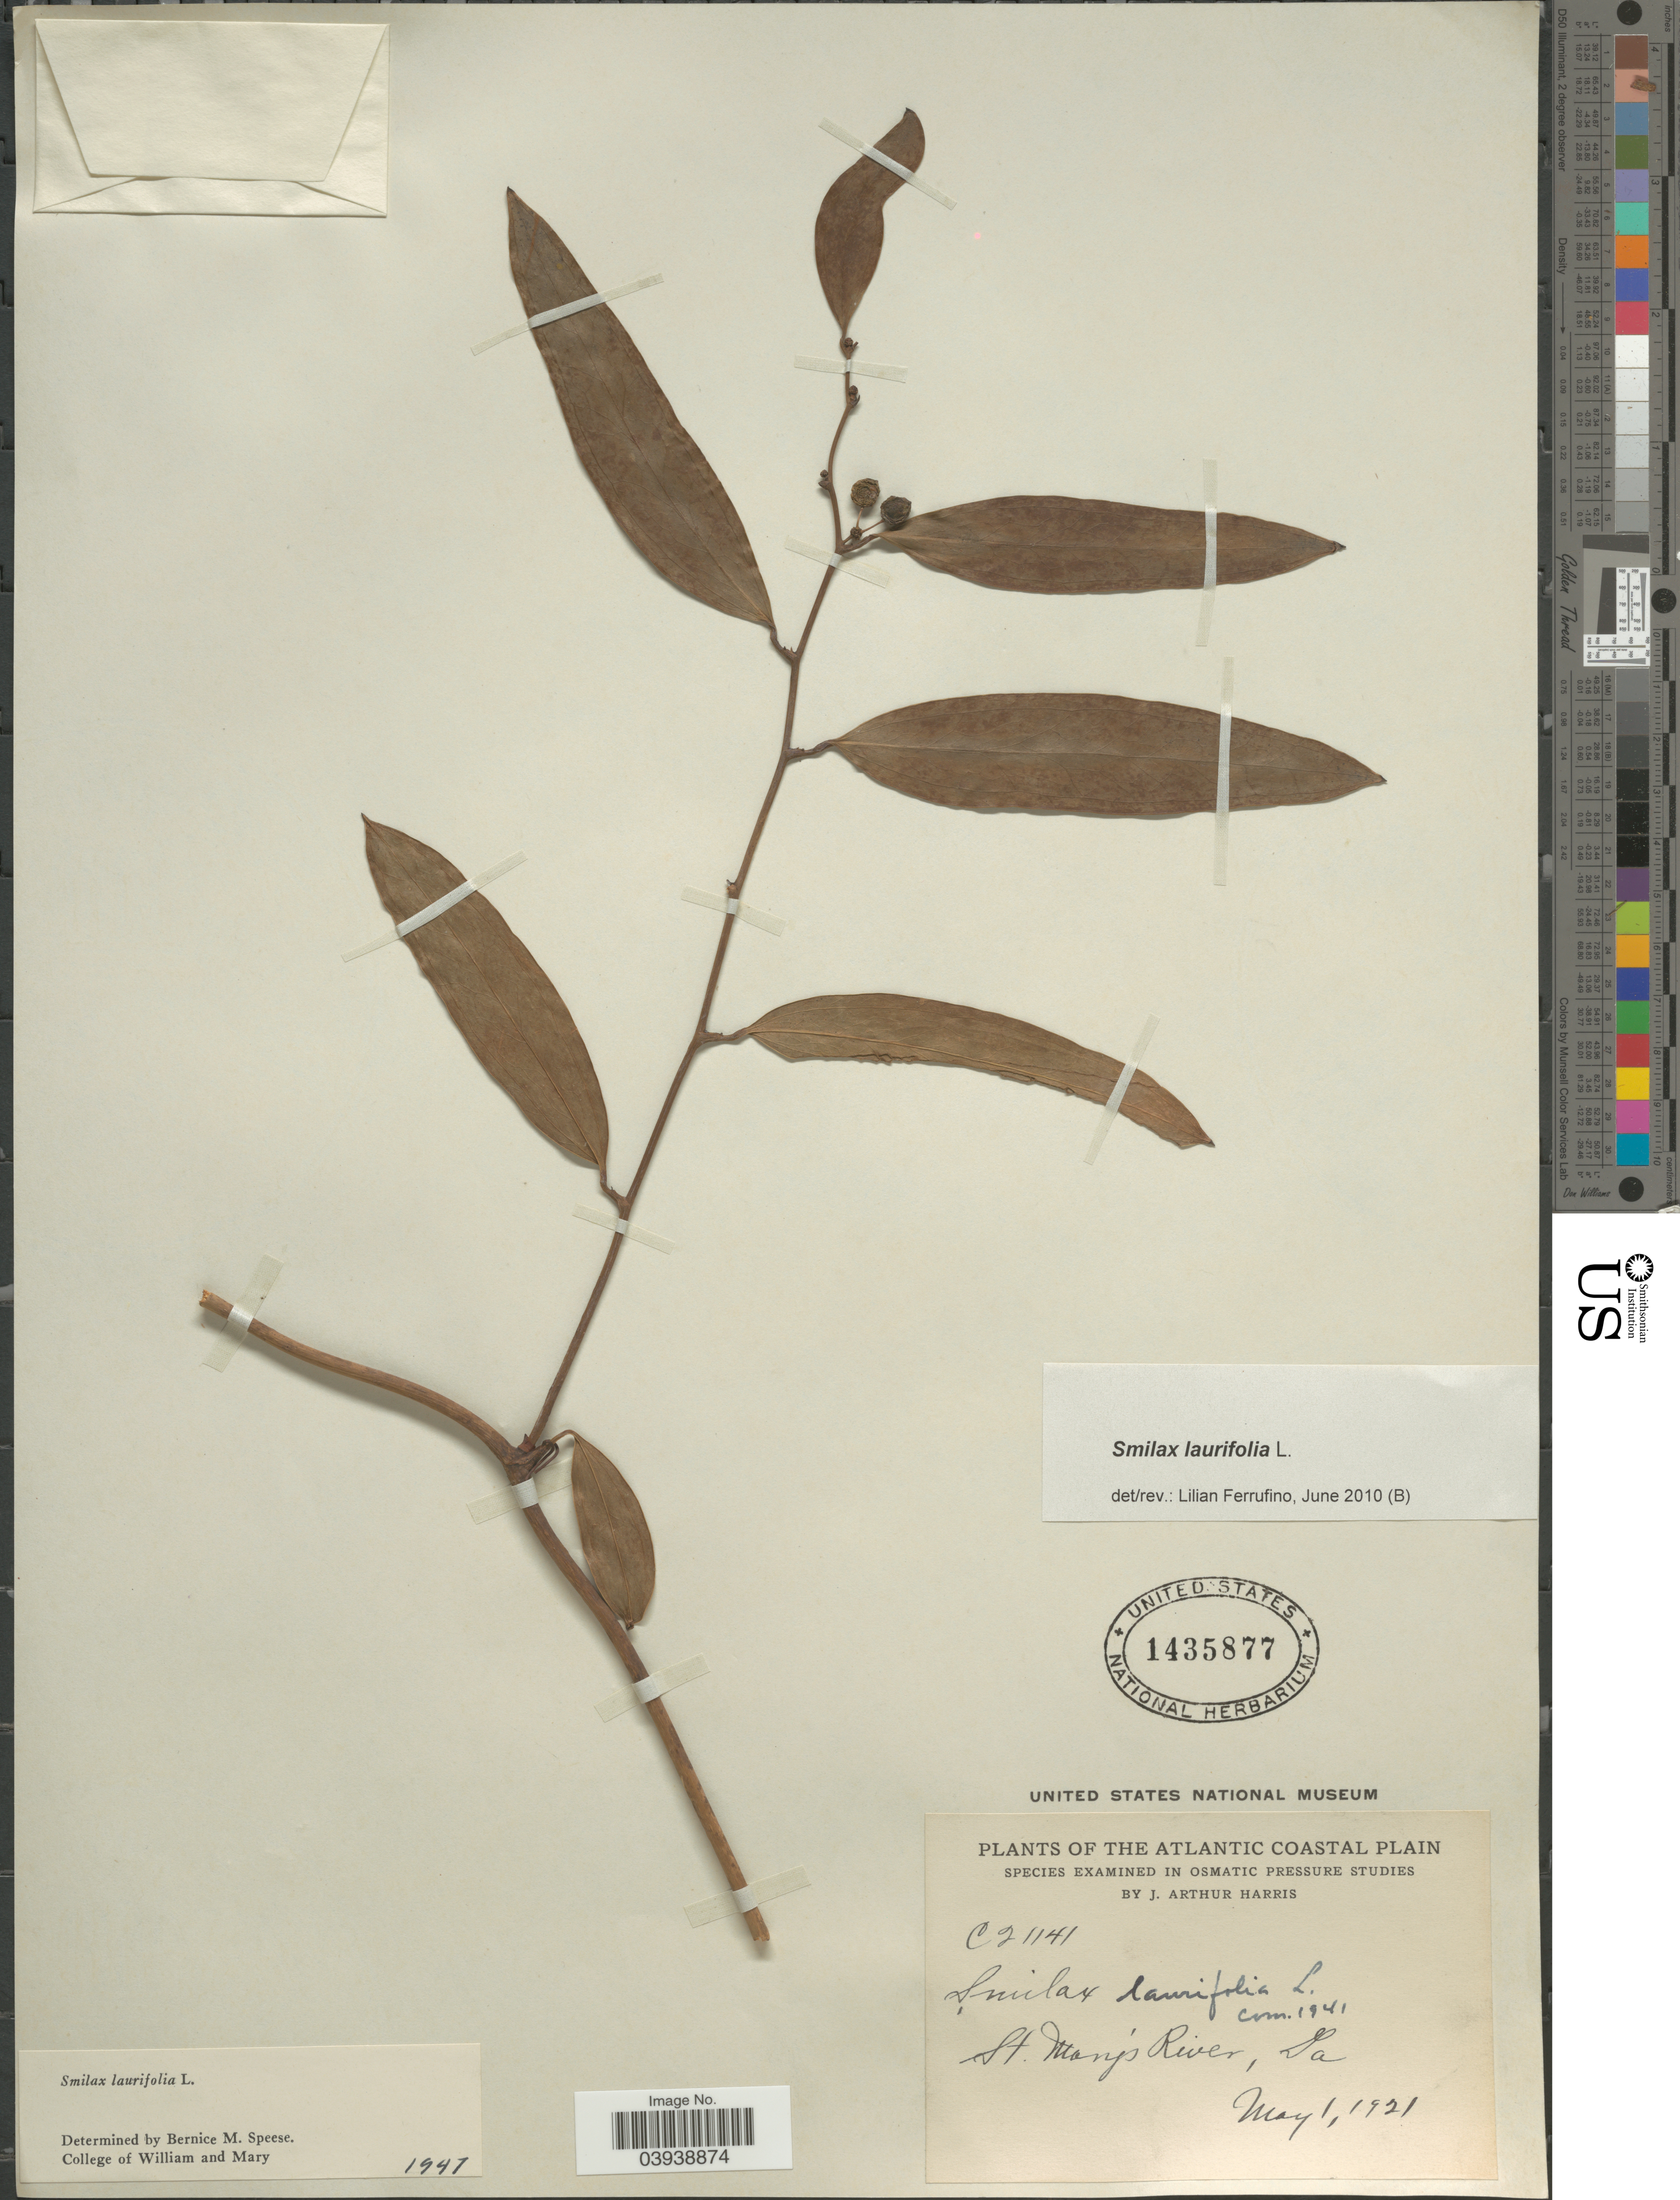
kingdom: Plantae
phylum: Tracheophyta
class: Liliopsida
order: Liliales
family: Smilacaceae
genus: Smilax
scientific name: Smilax laurifolia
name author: L.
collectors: J. A. Harris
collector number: C21141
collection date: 1921-05-01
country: United States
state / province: Georgia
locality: Atlantic Coastal Plain. St. Mary's River.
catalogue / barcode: US 1435877